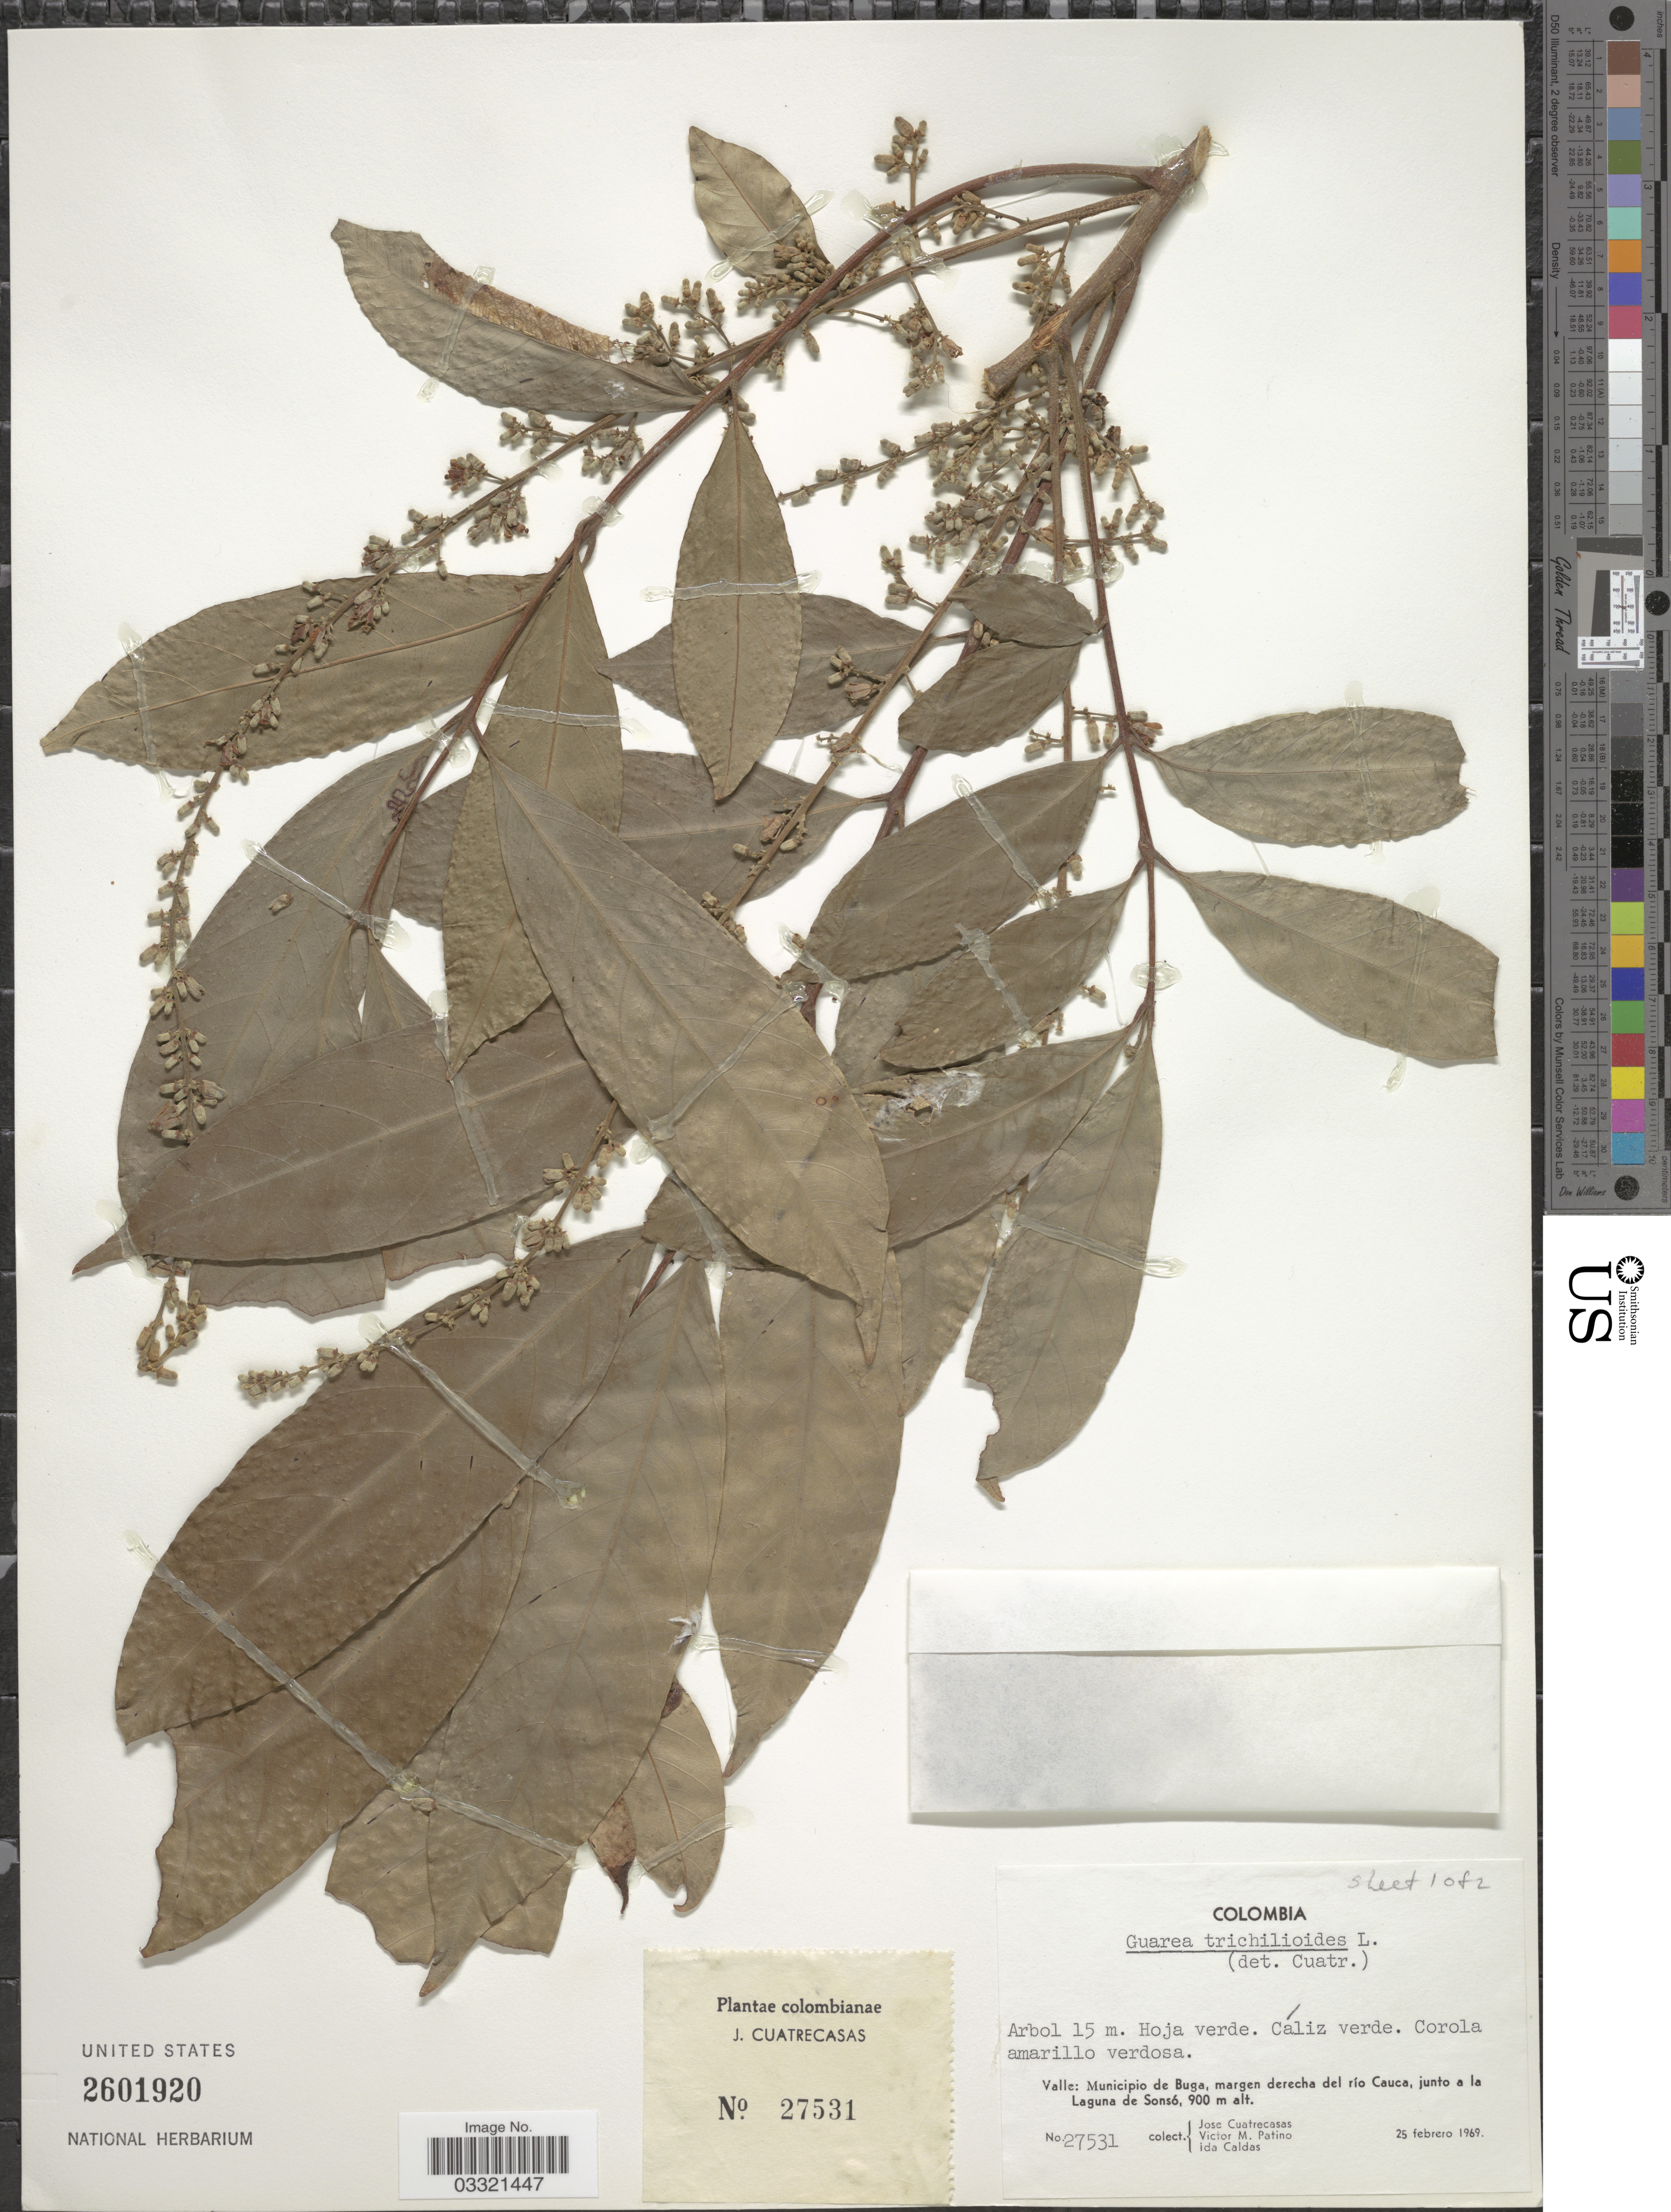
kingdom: Plantae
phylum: Tracheophyta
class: Magnoliopsida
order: Sapindales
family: Meliaceae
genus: Guarea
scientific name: Guarea guidonia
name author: (L.) Sleumer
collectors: J. Cuatrecasas, V. M. Patiño & I. Caldas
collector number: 27531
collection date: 1969-02-25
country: Colombia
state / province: Valle del Cauca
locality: Valle: Municipio de Buga, margen derecha del río Cauca, junto a la Laguna de Sonsó.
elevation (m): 900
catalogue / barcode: US 2601920